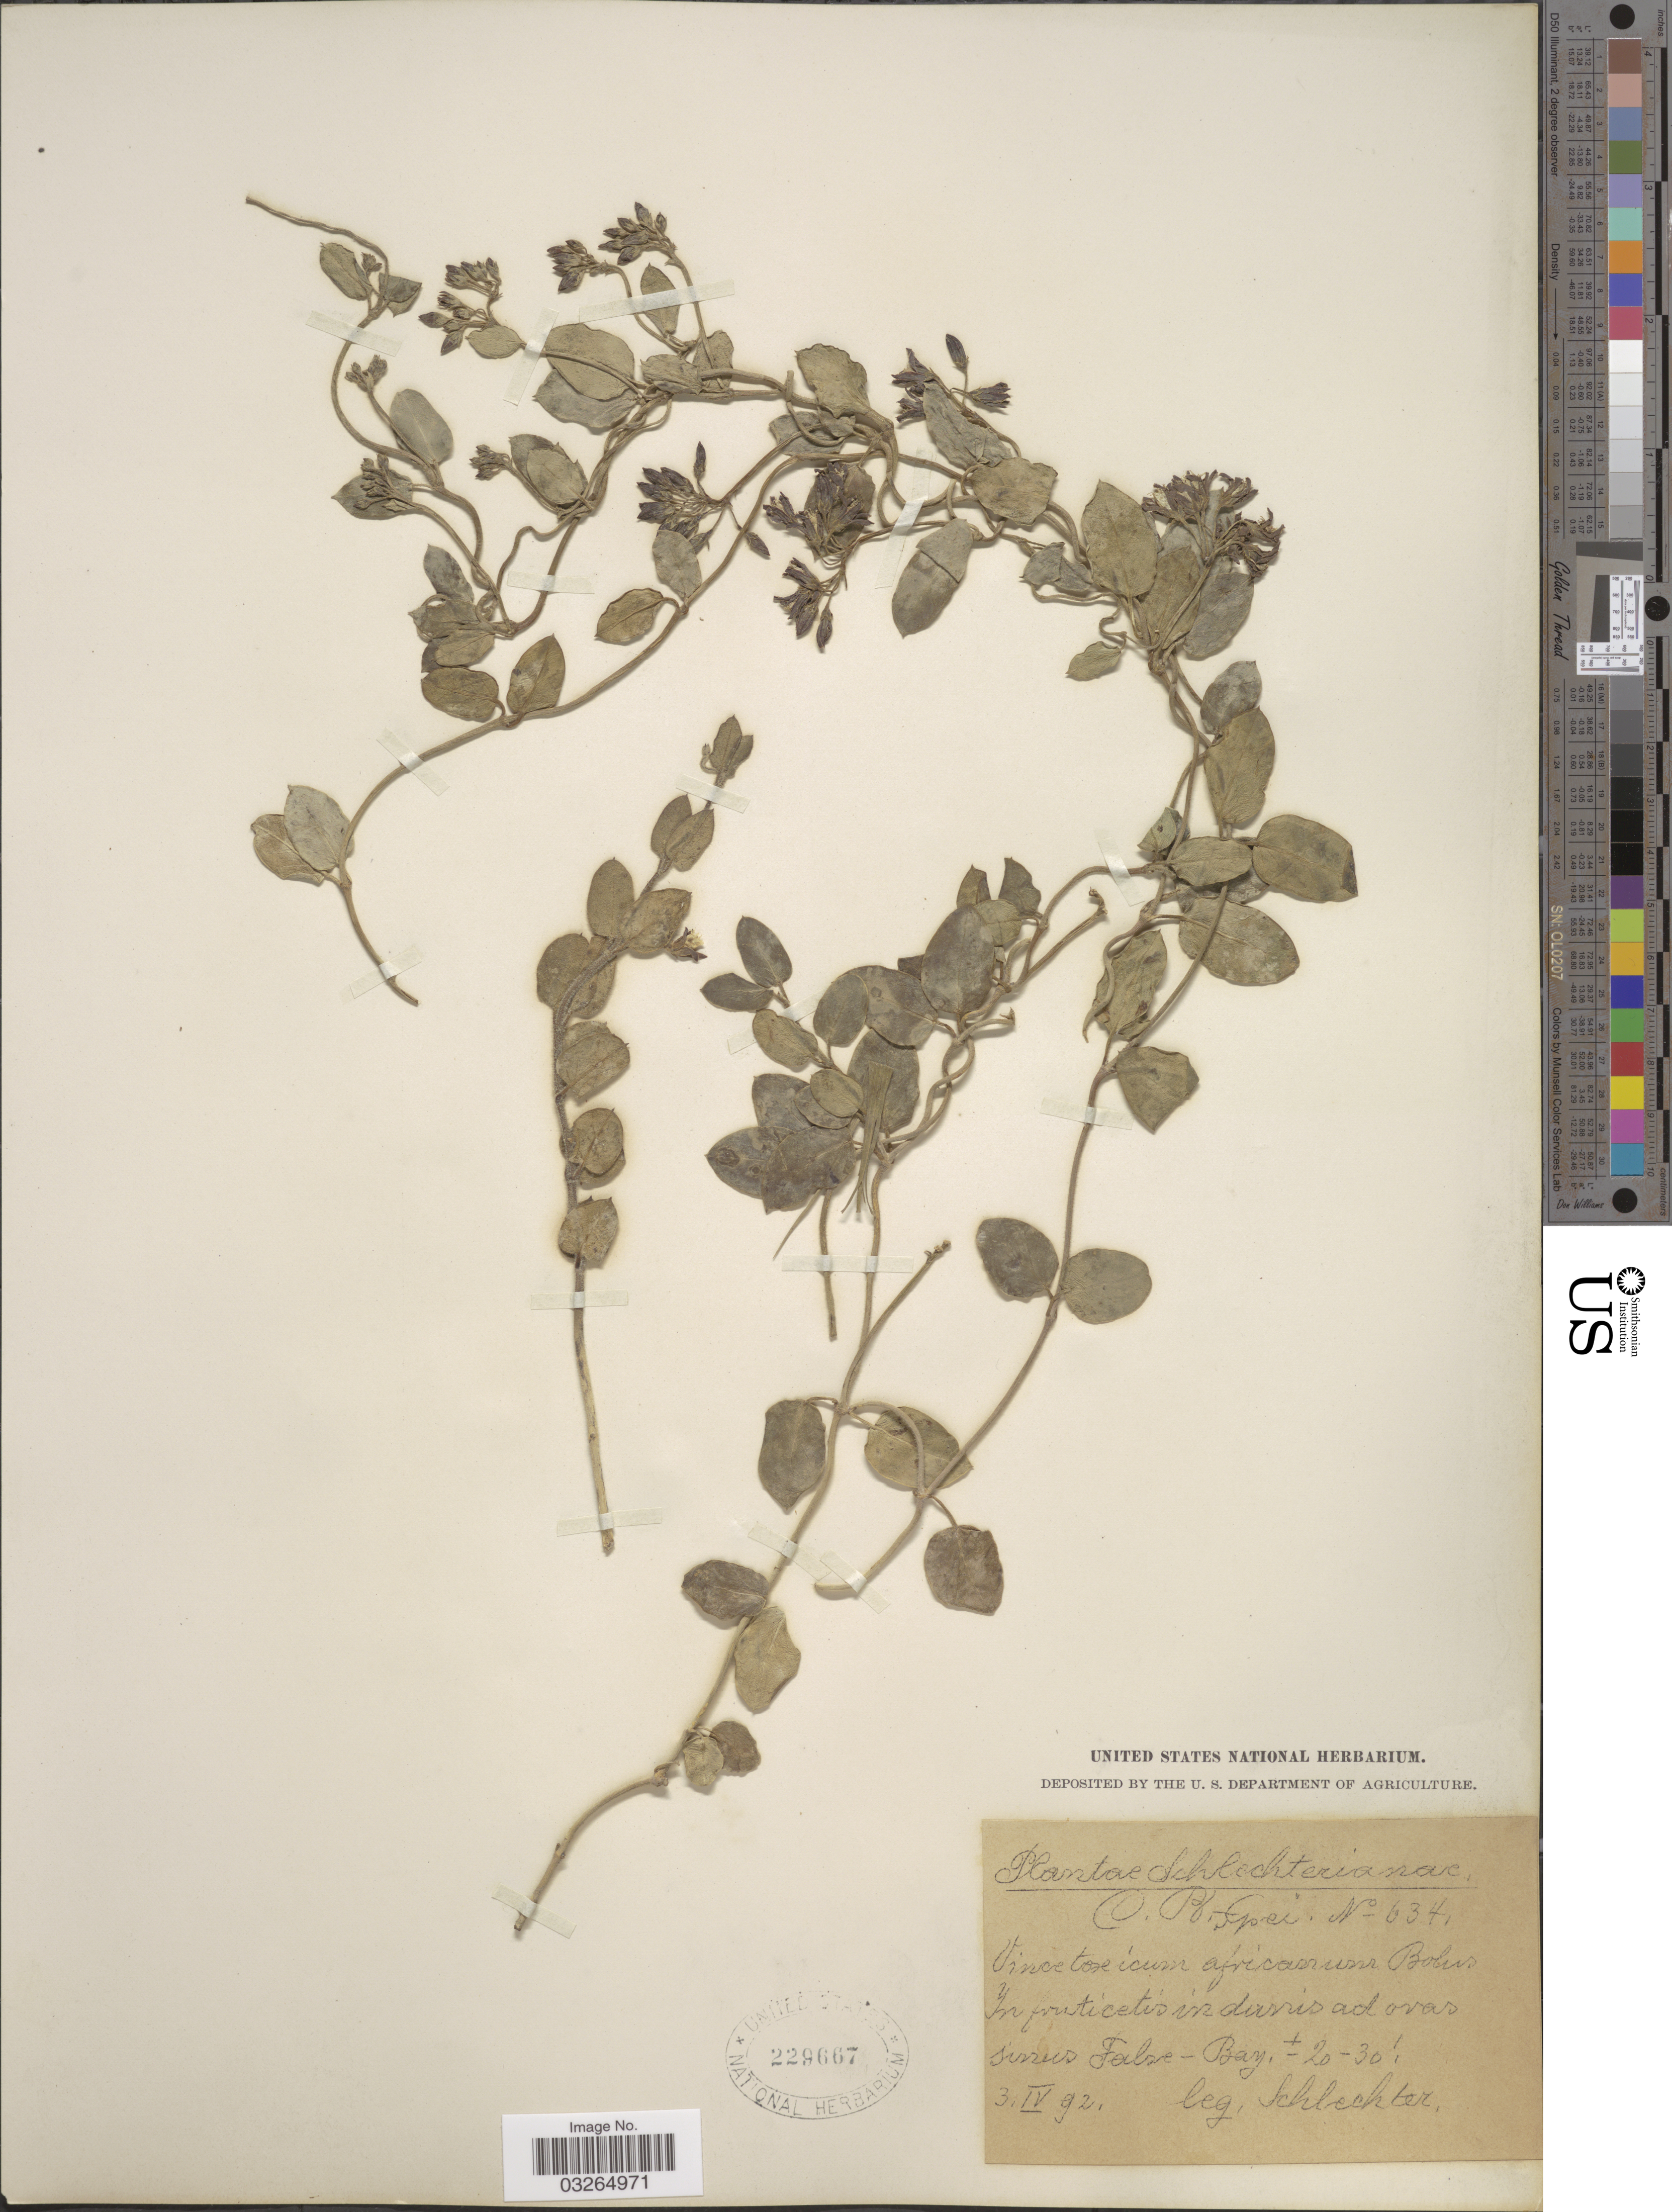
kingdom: Plantae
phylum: Tracheophyta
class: Magnoliopsida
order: Gentianales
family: Apocynaceae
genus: Cynanchum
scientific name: Cynanchum africanum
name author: Hoffmanns.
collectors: Schlechter, --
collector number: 634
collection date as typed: Transcribed d/m/y: 3/4/92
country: South Africa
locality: C. B. Spei. False Bay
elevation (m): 6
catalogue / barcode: US 229667